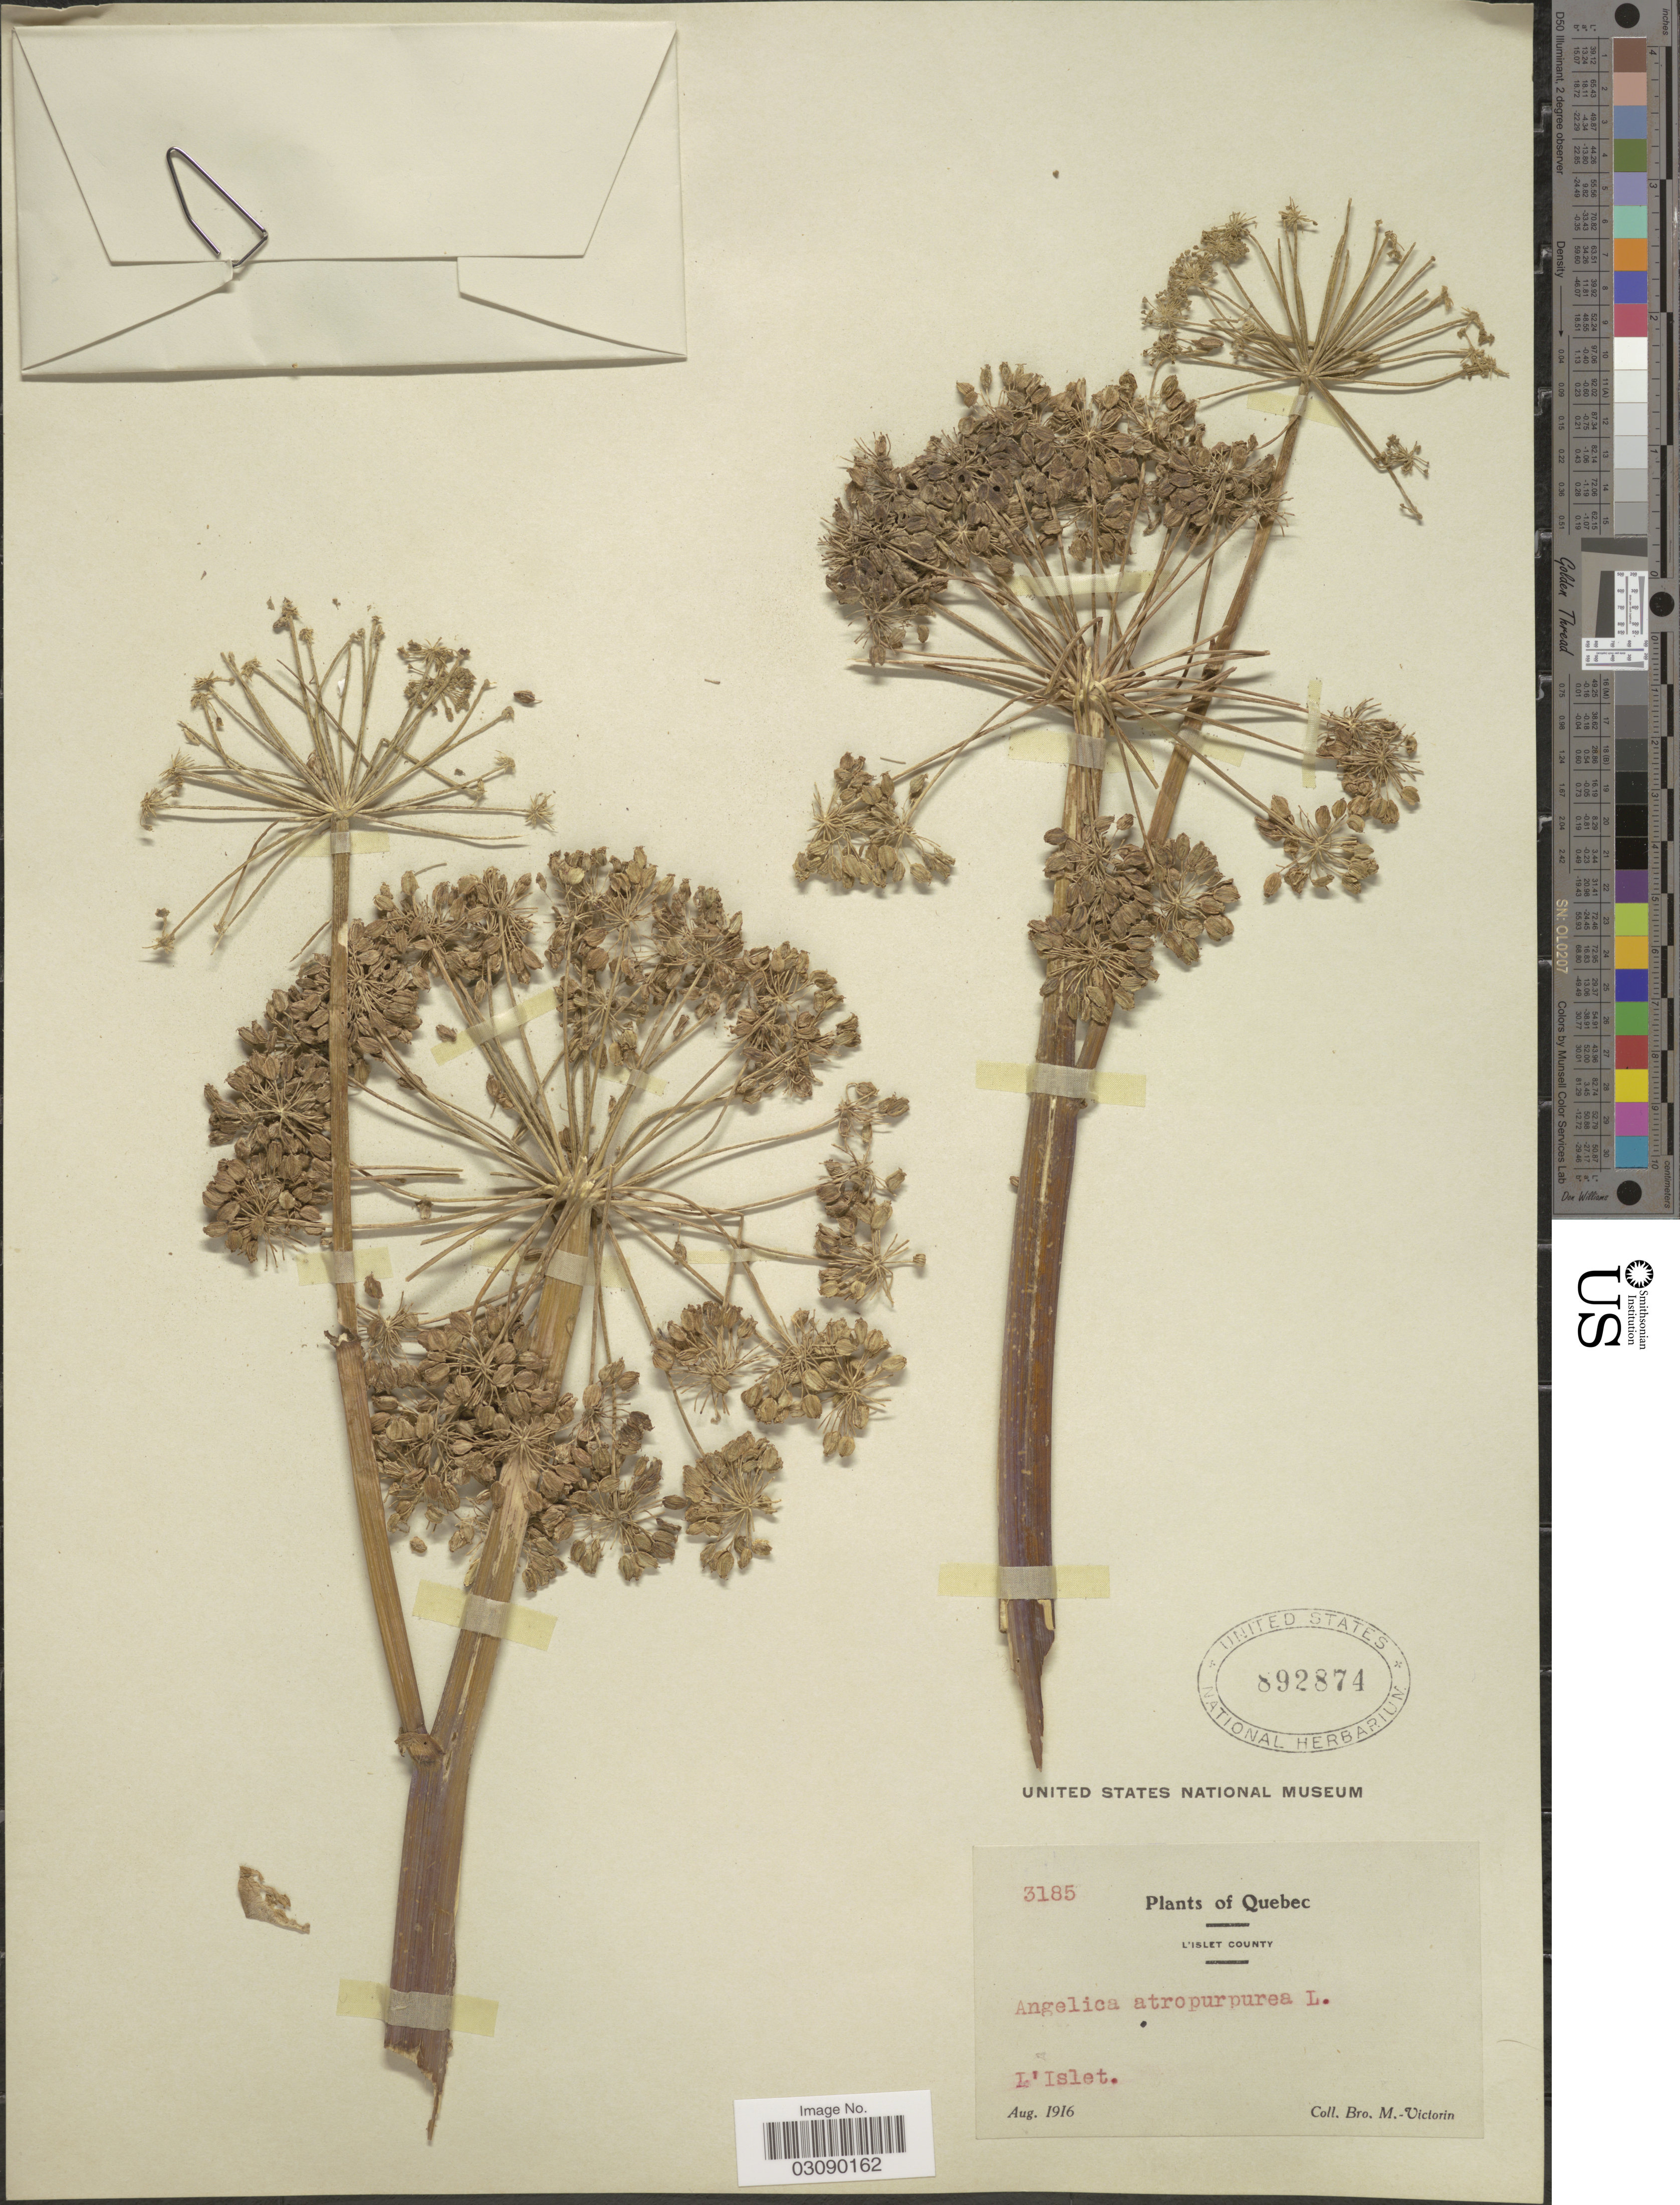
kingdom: Plantae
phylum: Tracheophyta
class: Magnoliopsida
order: Apiales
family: Apiaceae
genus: Angelica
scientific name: Angelica atropurpurea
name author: L.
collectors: Fr. Marie-Victorin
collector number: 3185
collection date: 1916-08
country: Canada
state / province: Quebec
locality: L'Islet County. L'Islet.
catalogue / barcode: US 892874